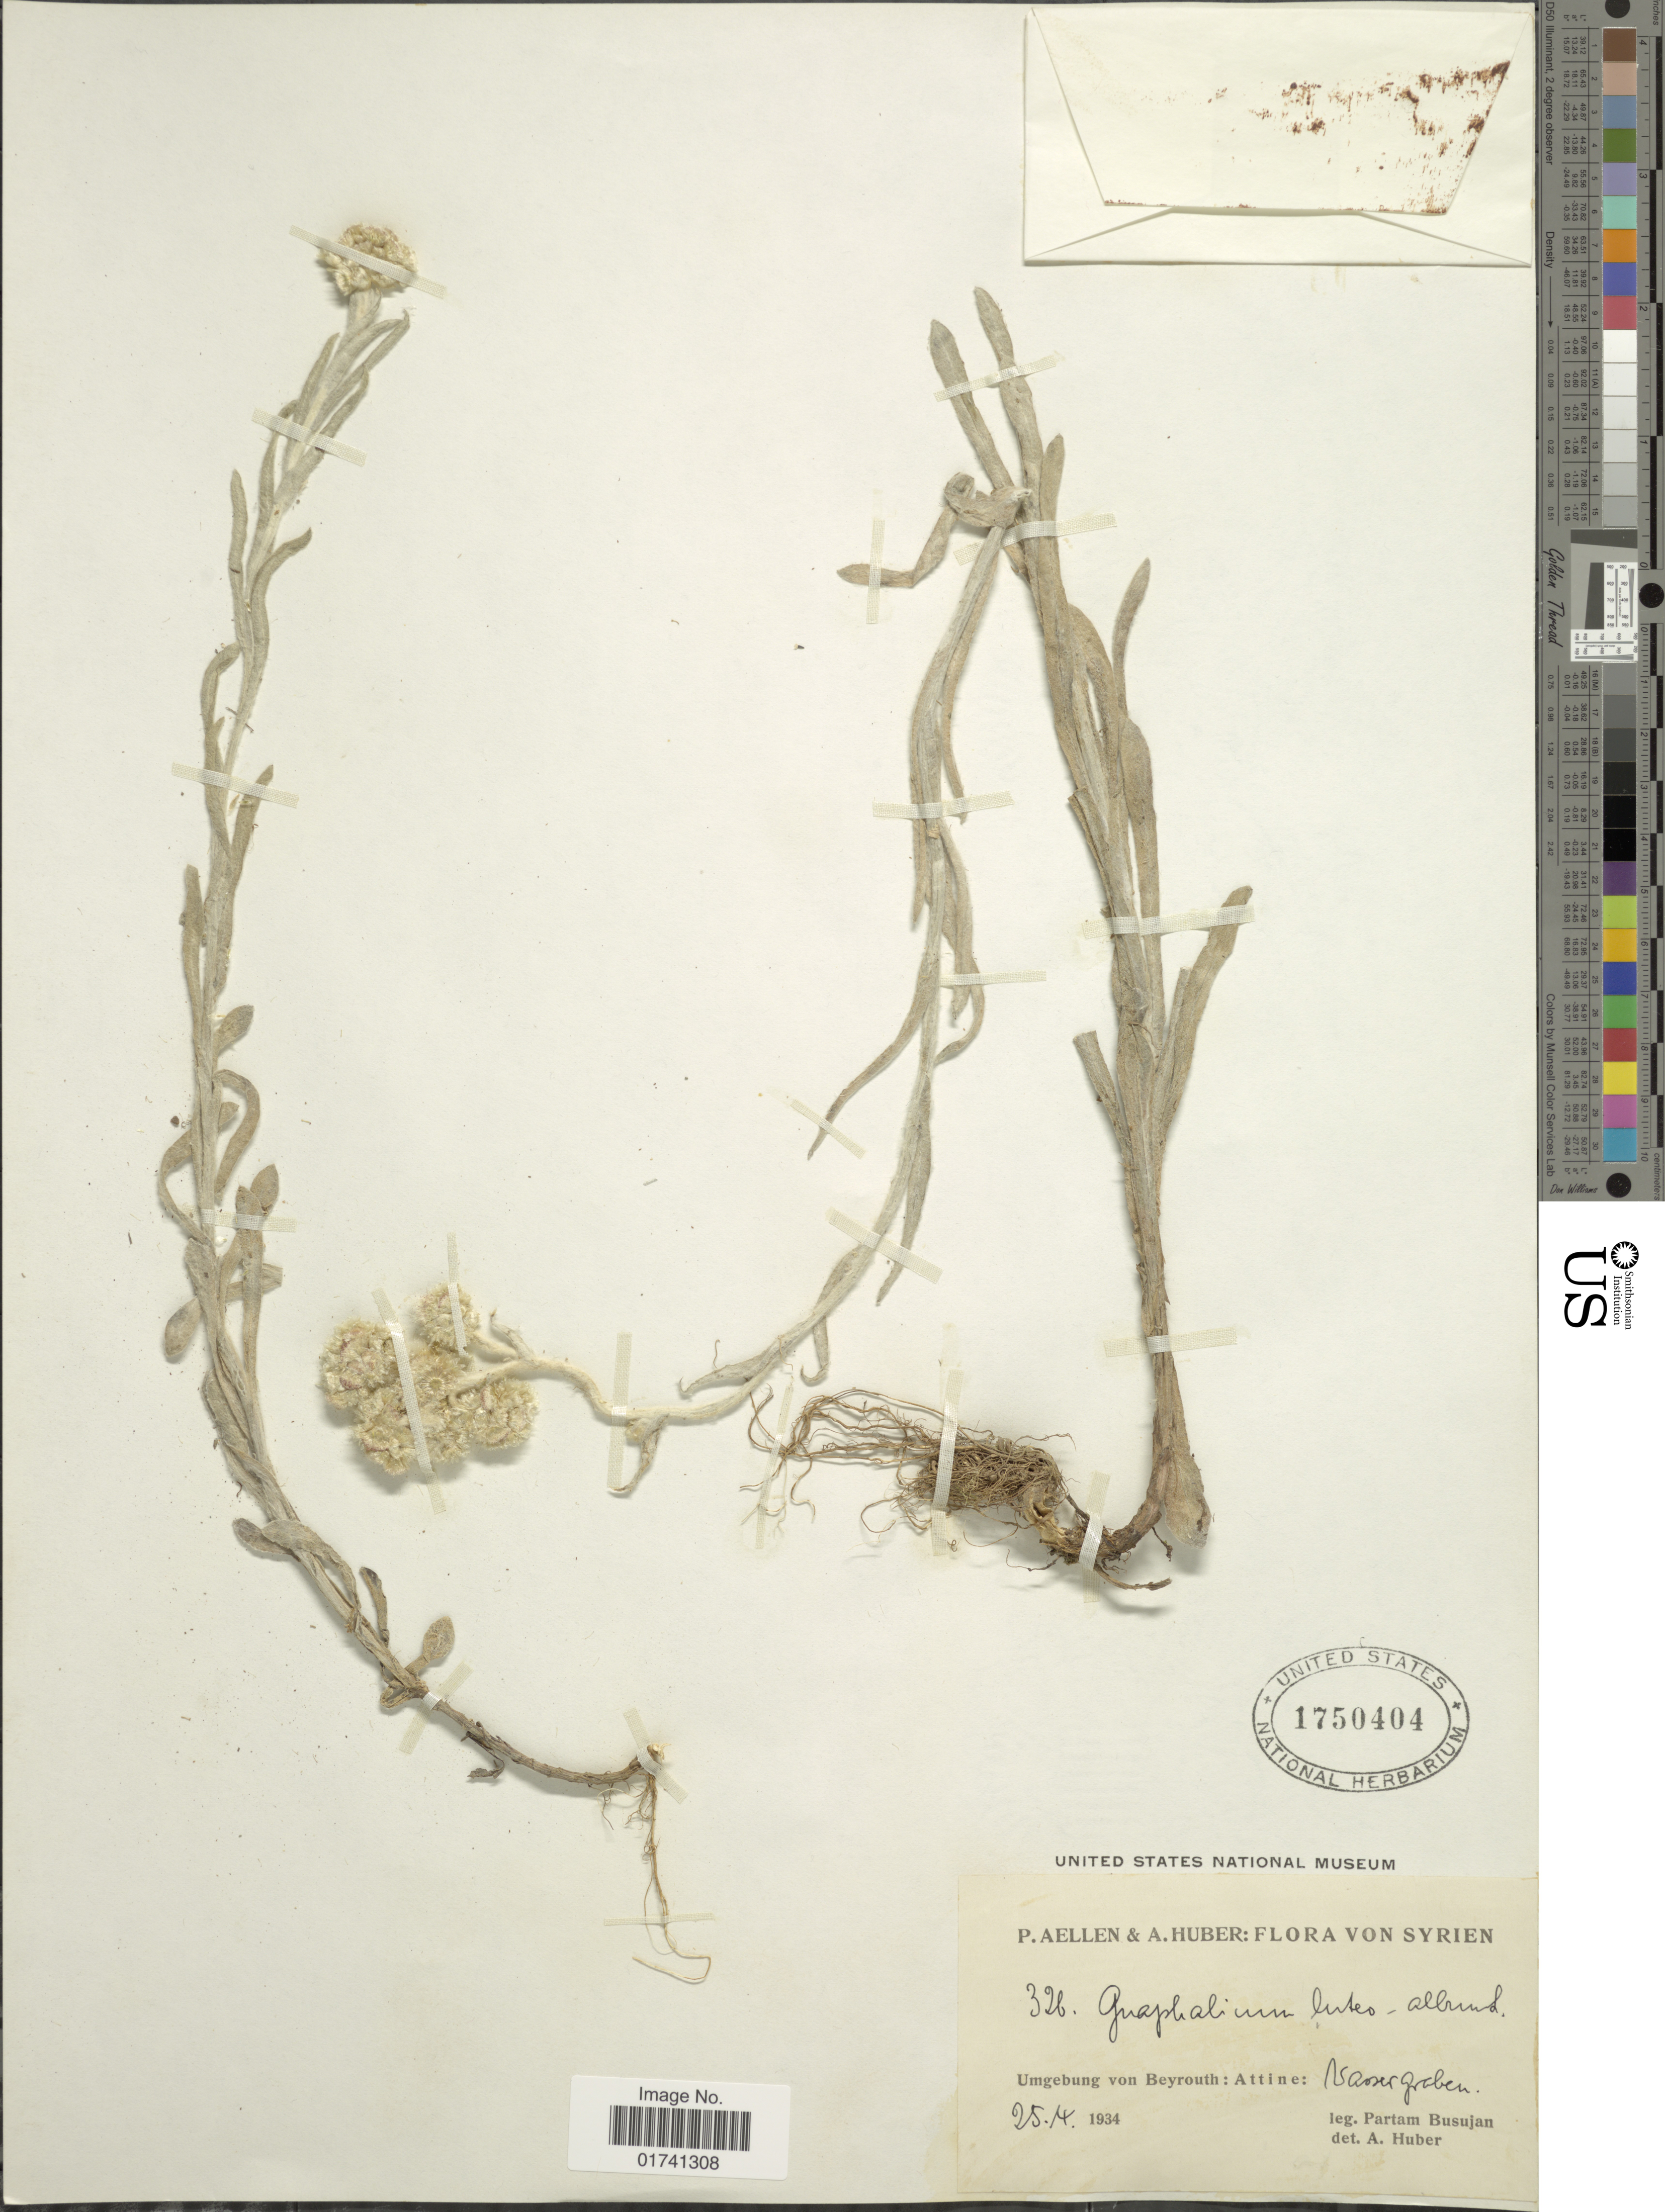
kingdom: Plantae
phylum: Tracheophyta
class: Magnoliopsida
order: Asterales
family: Asteraceae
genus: Laphangium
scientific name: Laphangium luteoalbum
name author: (L.) Tzvelev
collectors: P. Busujan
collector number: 32b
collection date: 1934-04-25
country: Syria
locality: Umgebung von Beyrouth: Attine: Vaosergraben. [interpreted]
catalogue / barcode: US 1750404